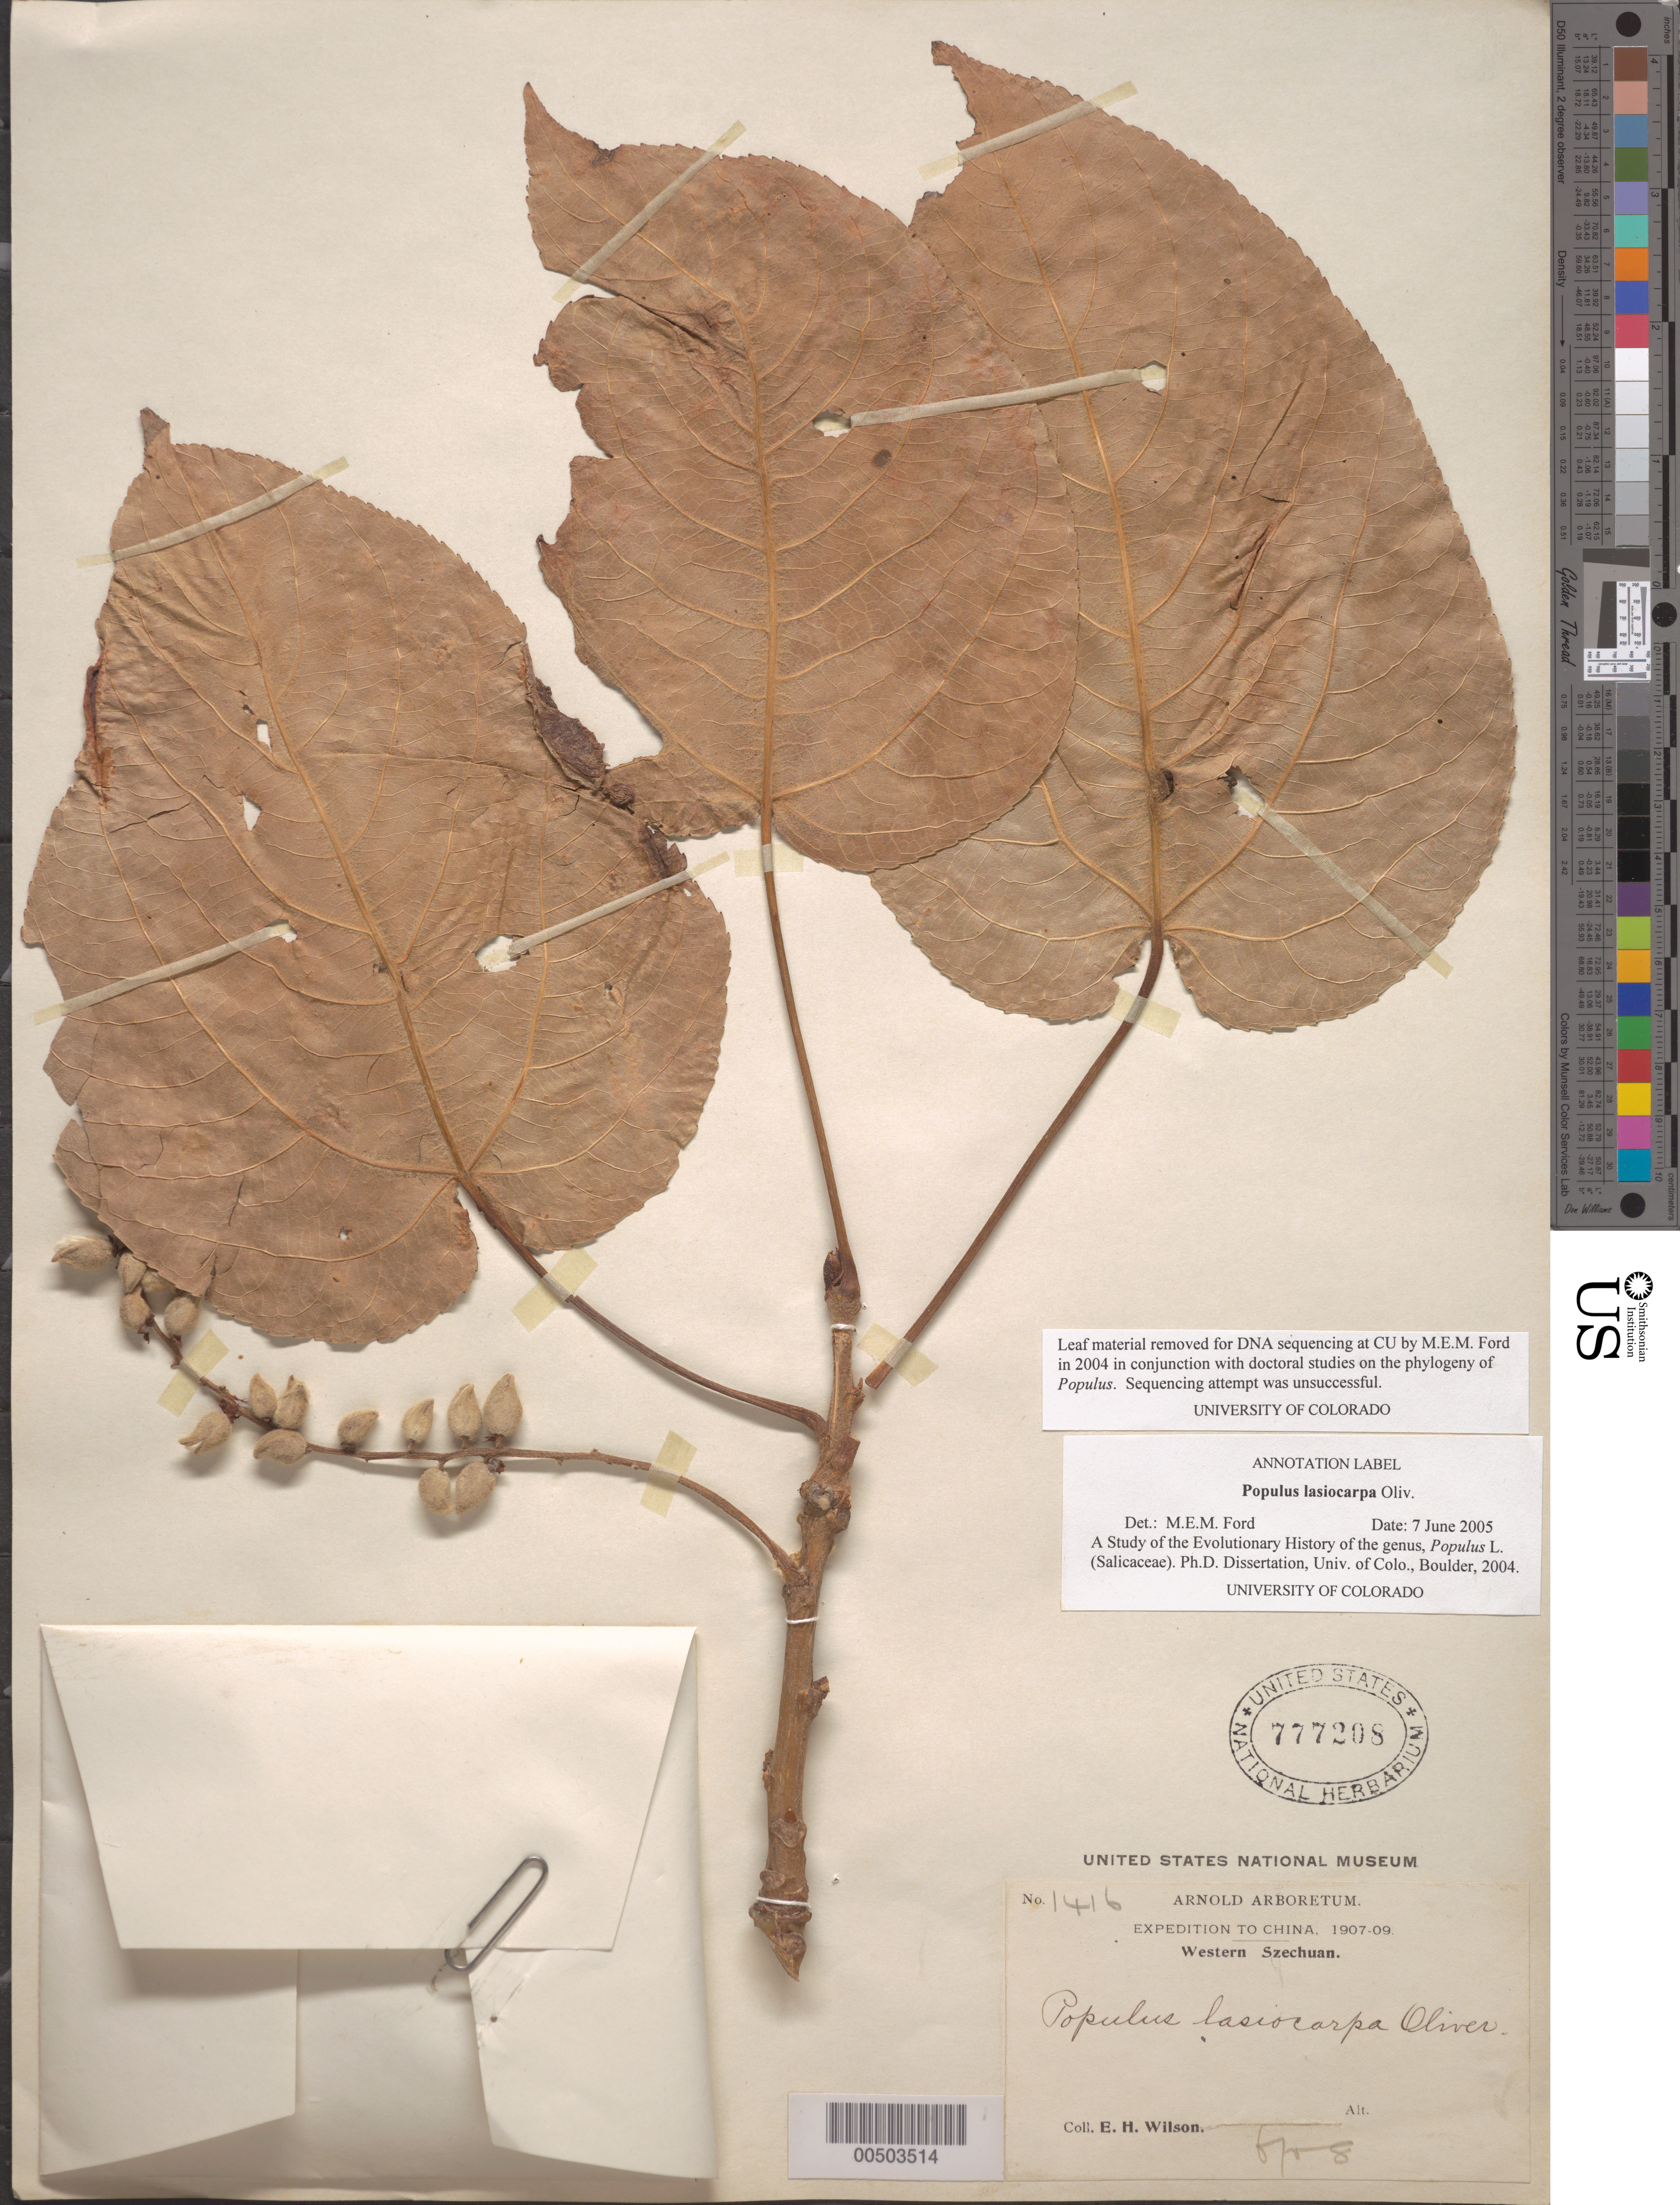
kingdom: Plantae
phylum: Tracheophyta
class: Magnoliopsida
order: Malpighiales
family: Salicaceae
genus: Populus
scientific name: Populus lasiocarpa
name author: Oliv.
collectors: E. H. Wilson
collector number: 1416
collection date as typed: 1907 to -- --- 1909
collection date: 1907/1909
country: China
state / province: Sichuan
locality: Western Szechuan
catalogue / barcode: US 777208